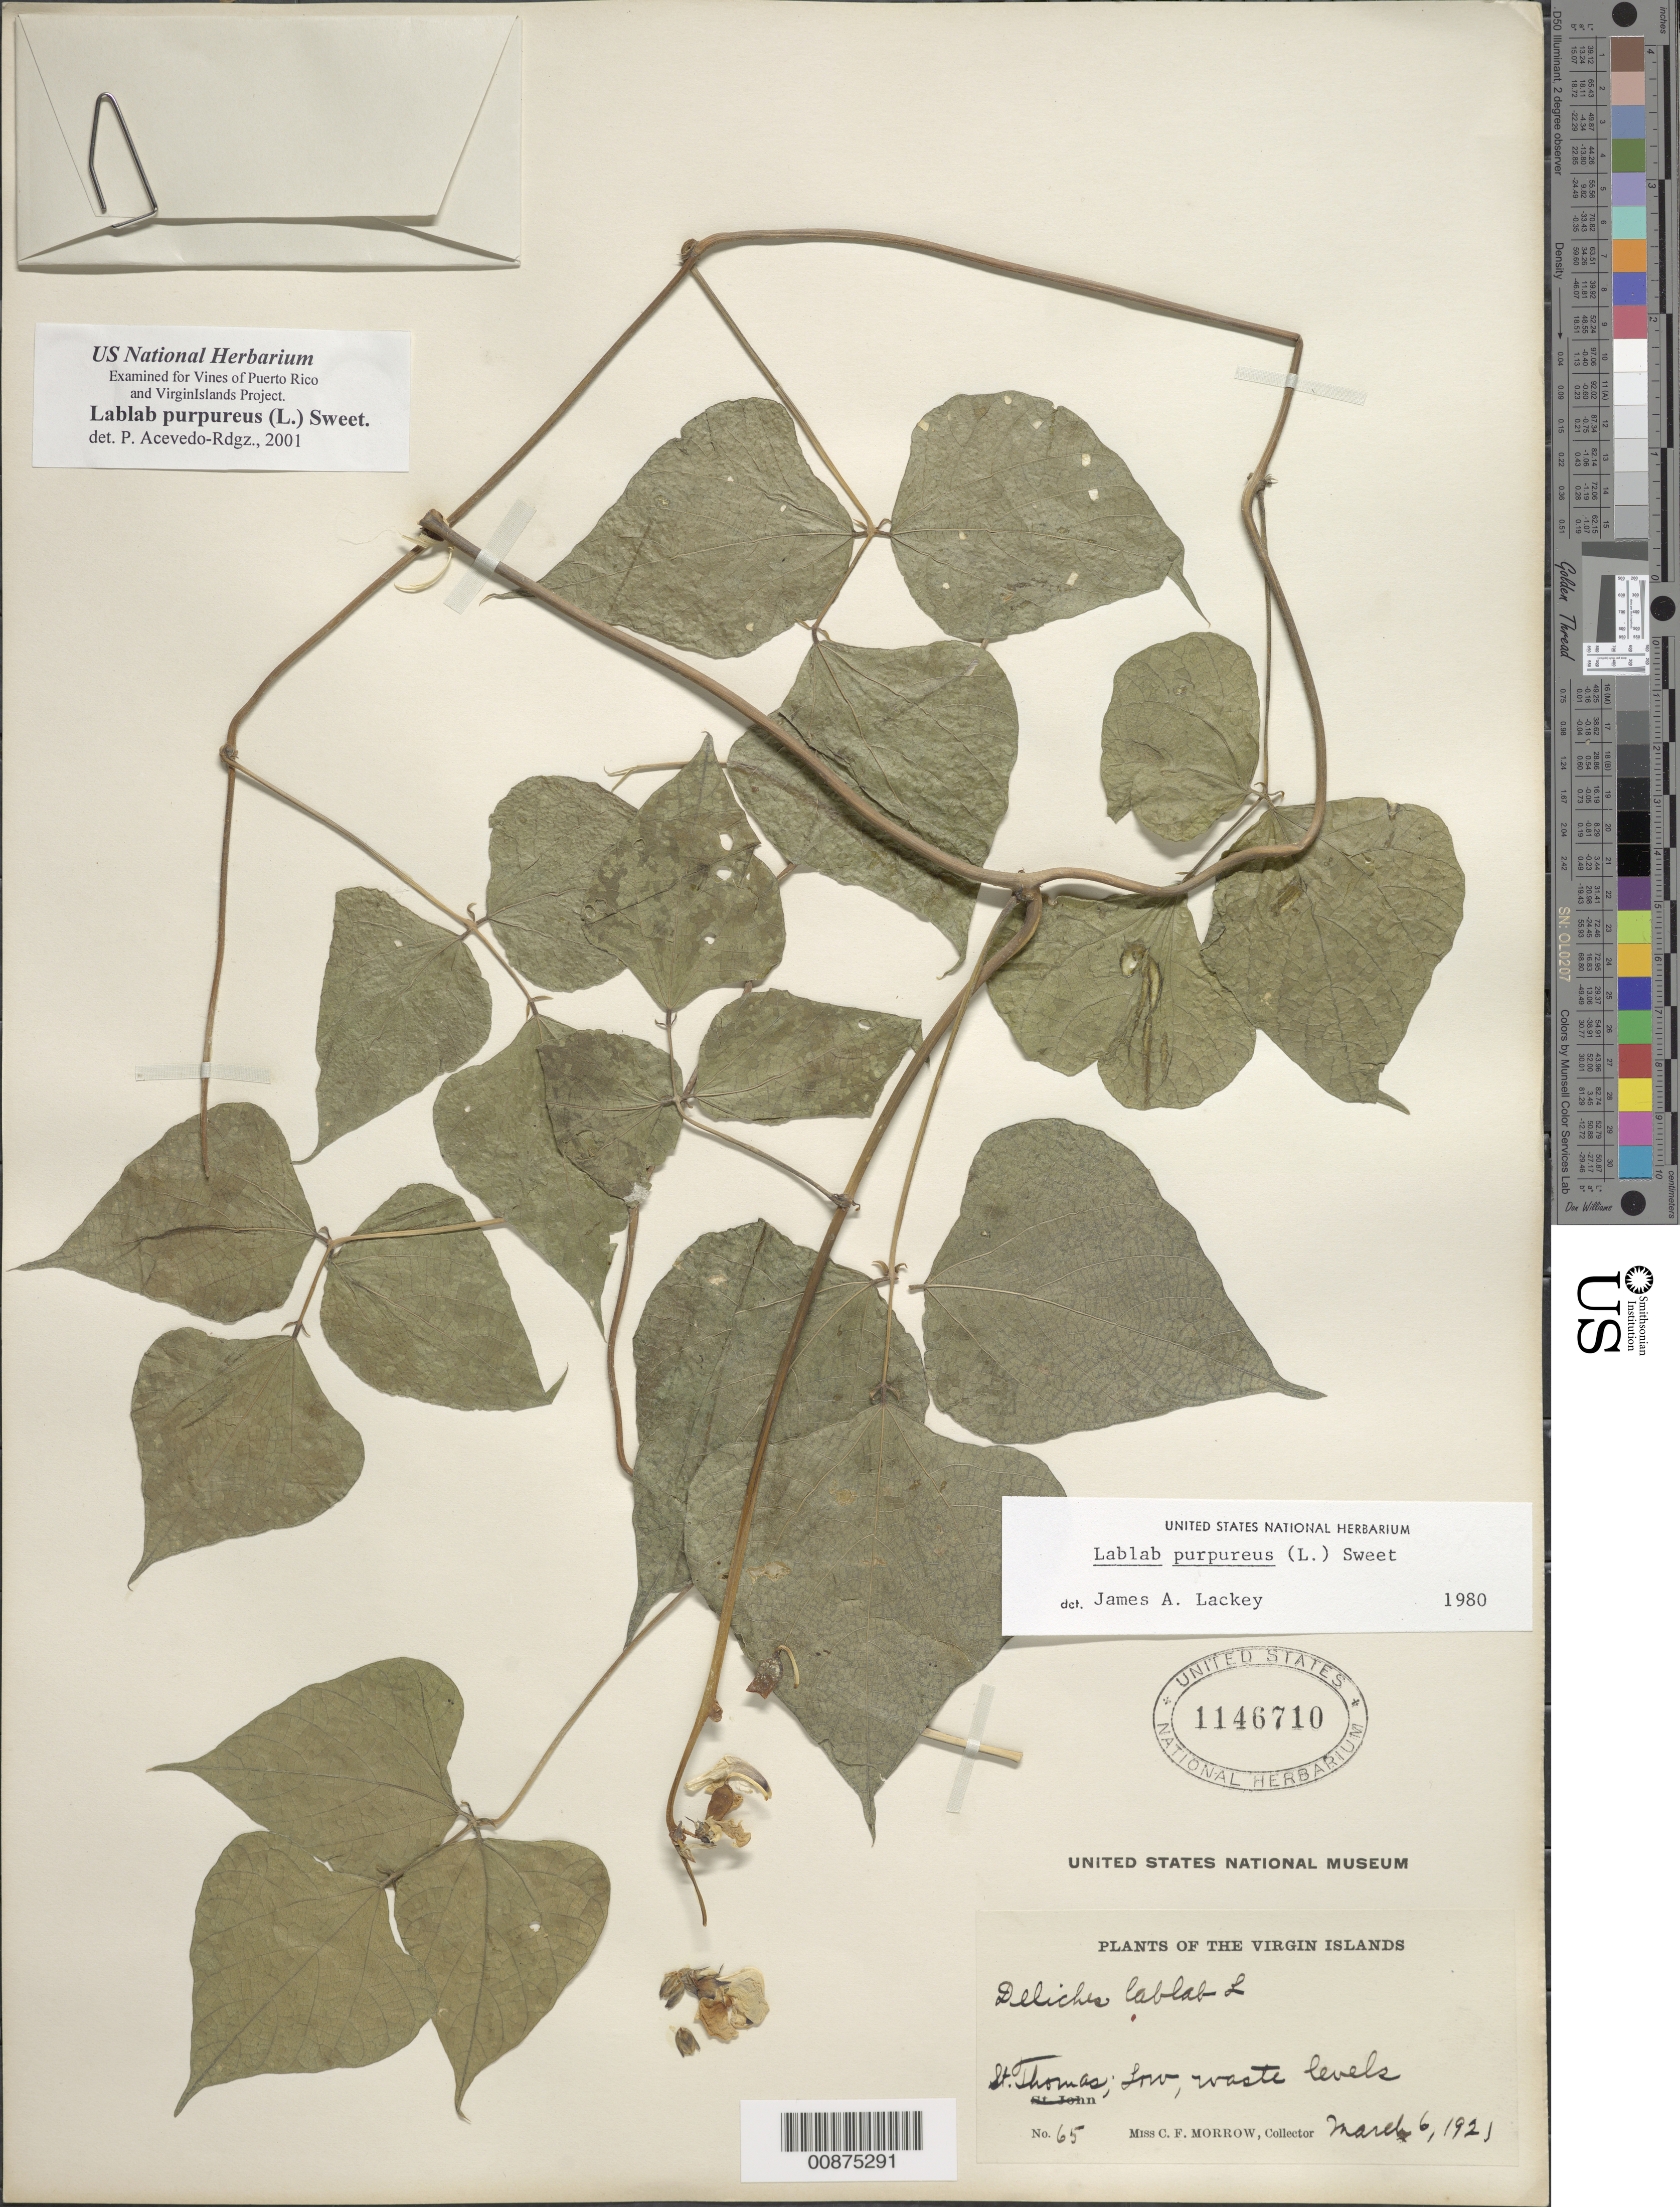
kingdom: Plantae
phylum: Tracheophyta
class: Magnoliopsida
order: Fabales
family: Fabaceae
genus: Lablab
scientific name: Lablab purpureus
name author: (L.) Sweet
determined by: Acevedo-Rodríguez, P., (BOT), Smithsonian Institution - National Museum of Natural History (UNITED STATES)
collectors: C. Morrow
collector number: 65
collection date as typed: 06 Mar 1921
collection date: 1921-03-06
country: U.S. Virgin Islands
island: St. Thomas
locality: St. Thomas.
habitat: Low, waste levels.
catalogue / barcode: US 1146710